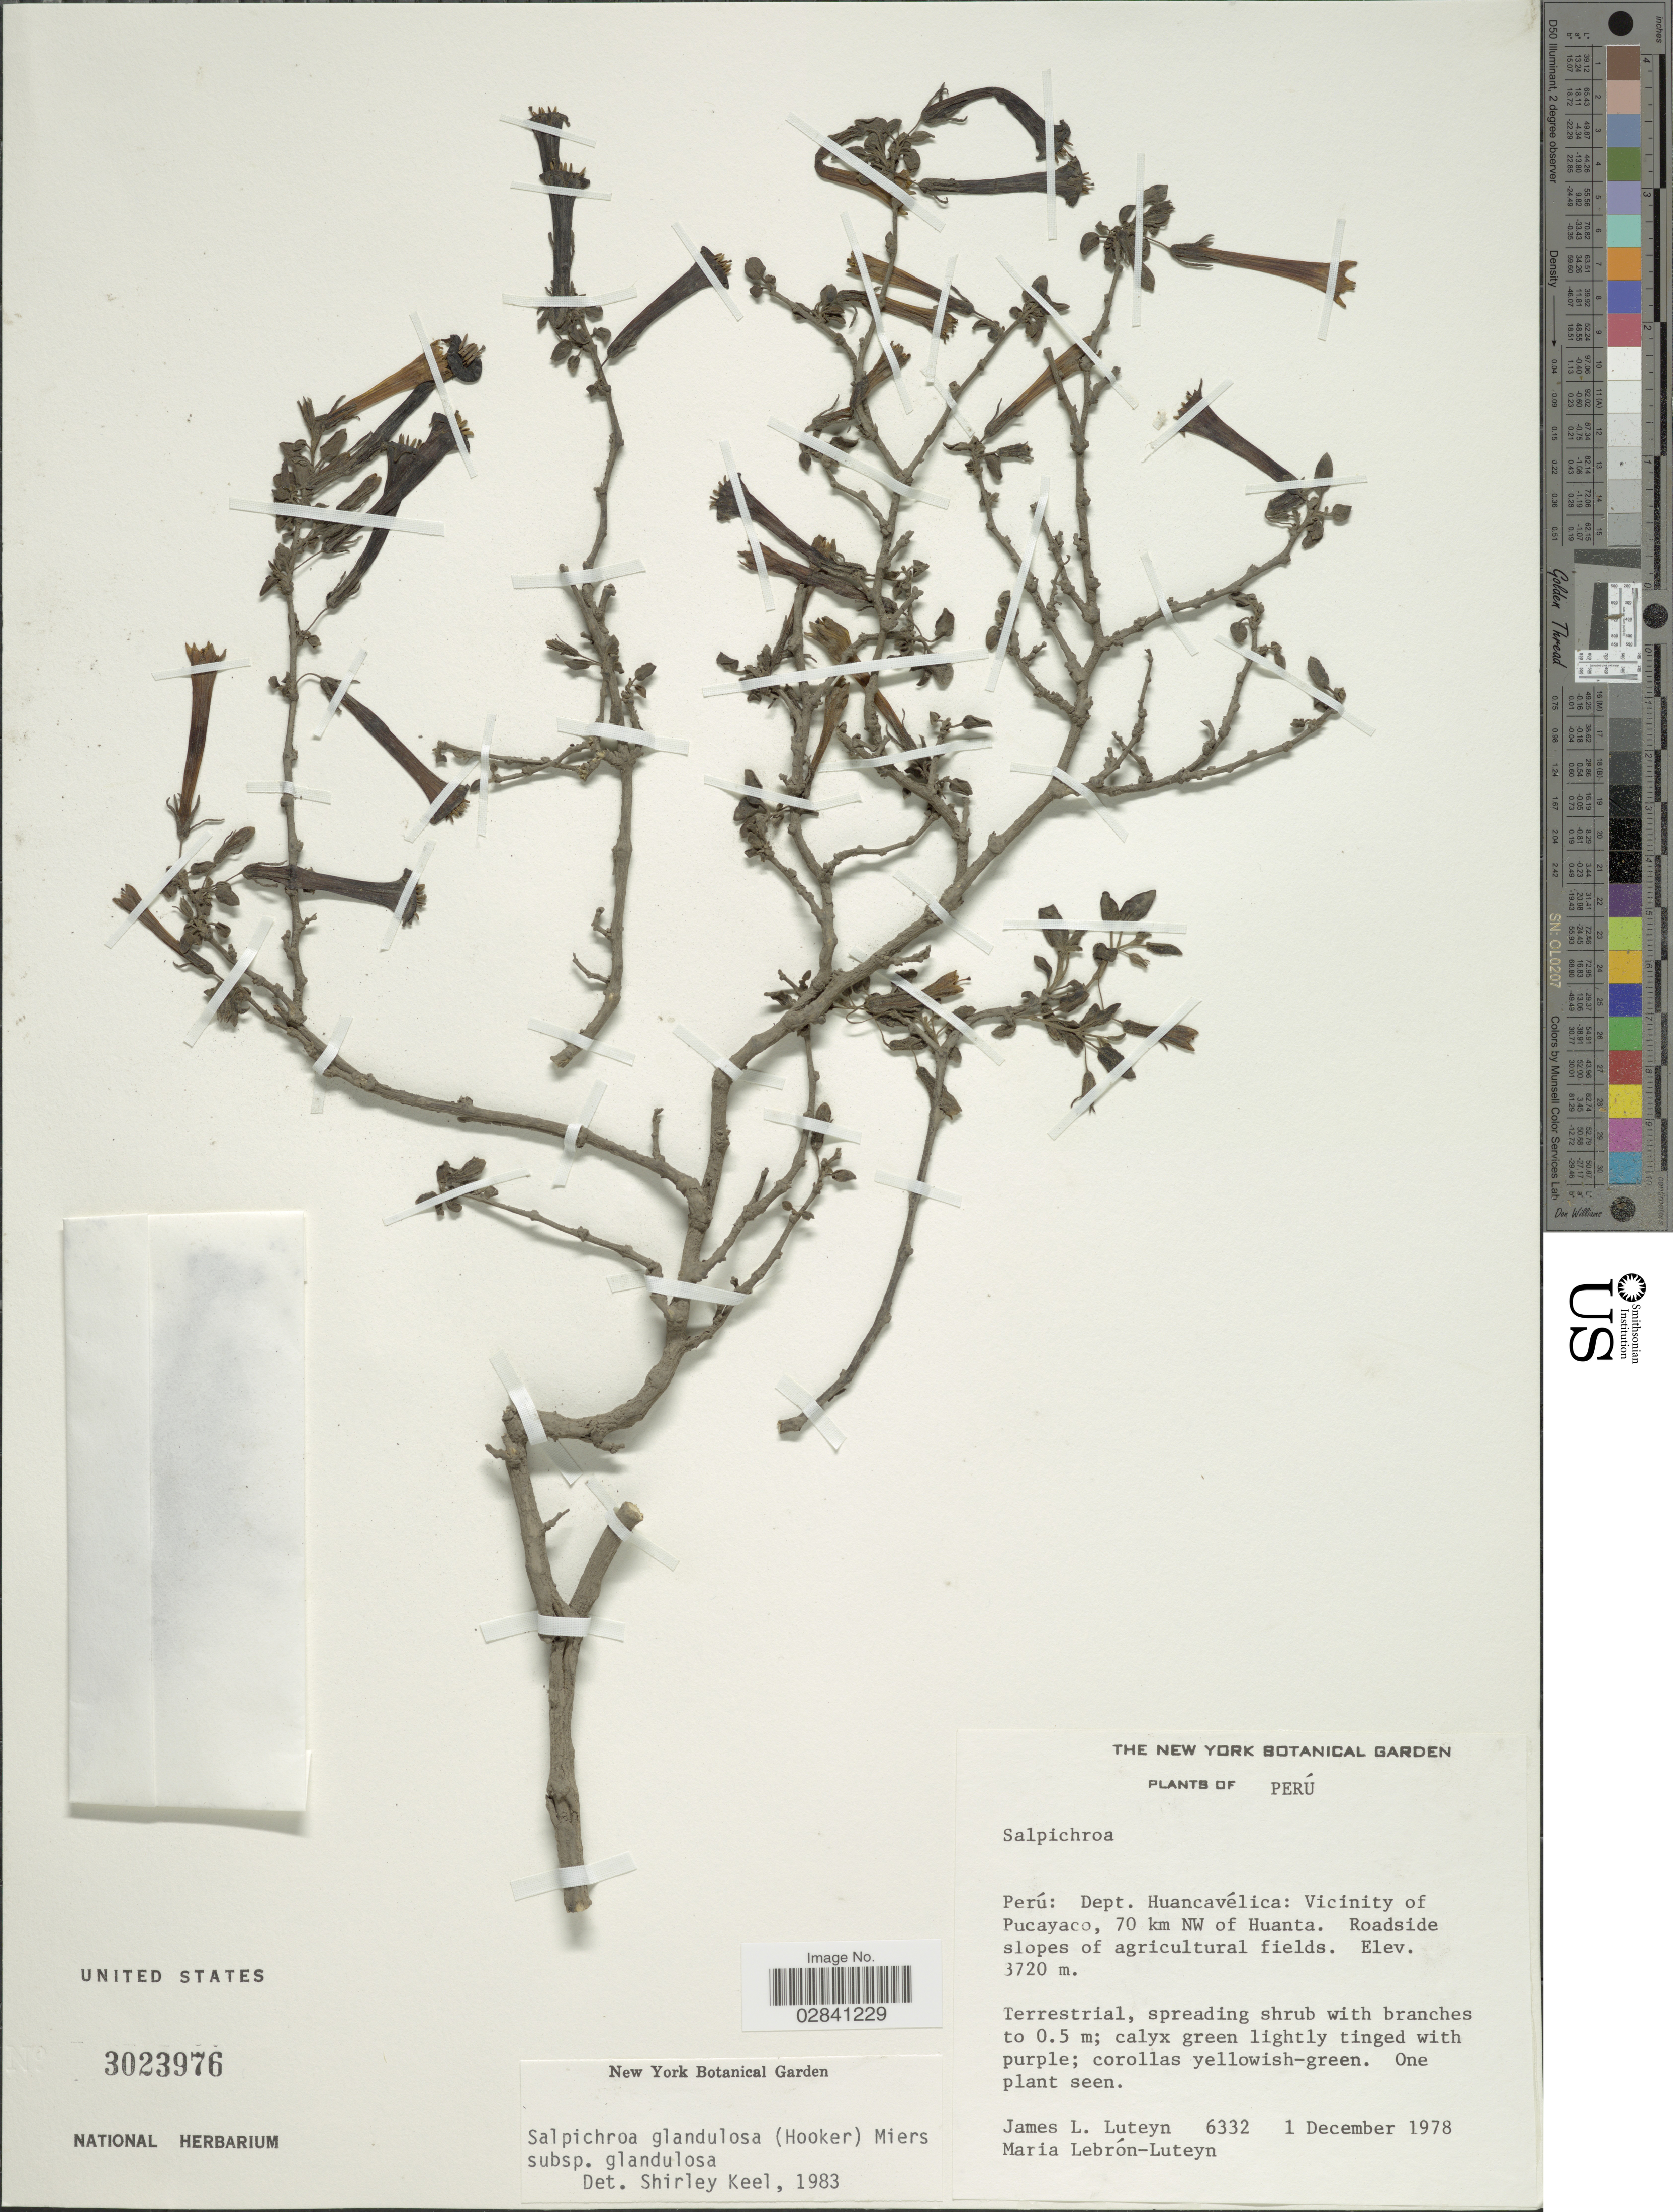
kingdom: Plantae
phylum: Tracheophyta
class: Magnoliopsida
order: Solanales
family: Solanaceae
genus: Salpichroa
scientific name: Salpichroa glandulosa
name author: (Hook.) Miers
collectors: J. L. Luteyn & M. L. Lebrón-Luteyn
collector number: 6332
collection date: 1978-12-01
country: Peru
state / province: Huancavelica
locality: Dept. Huancavélica: Vicinity of Pucayaco. 70 km NW of Huanta. Roadside slopes of agricultural fields.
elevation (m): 3720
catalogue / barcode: US 3023976